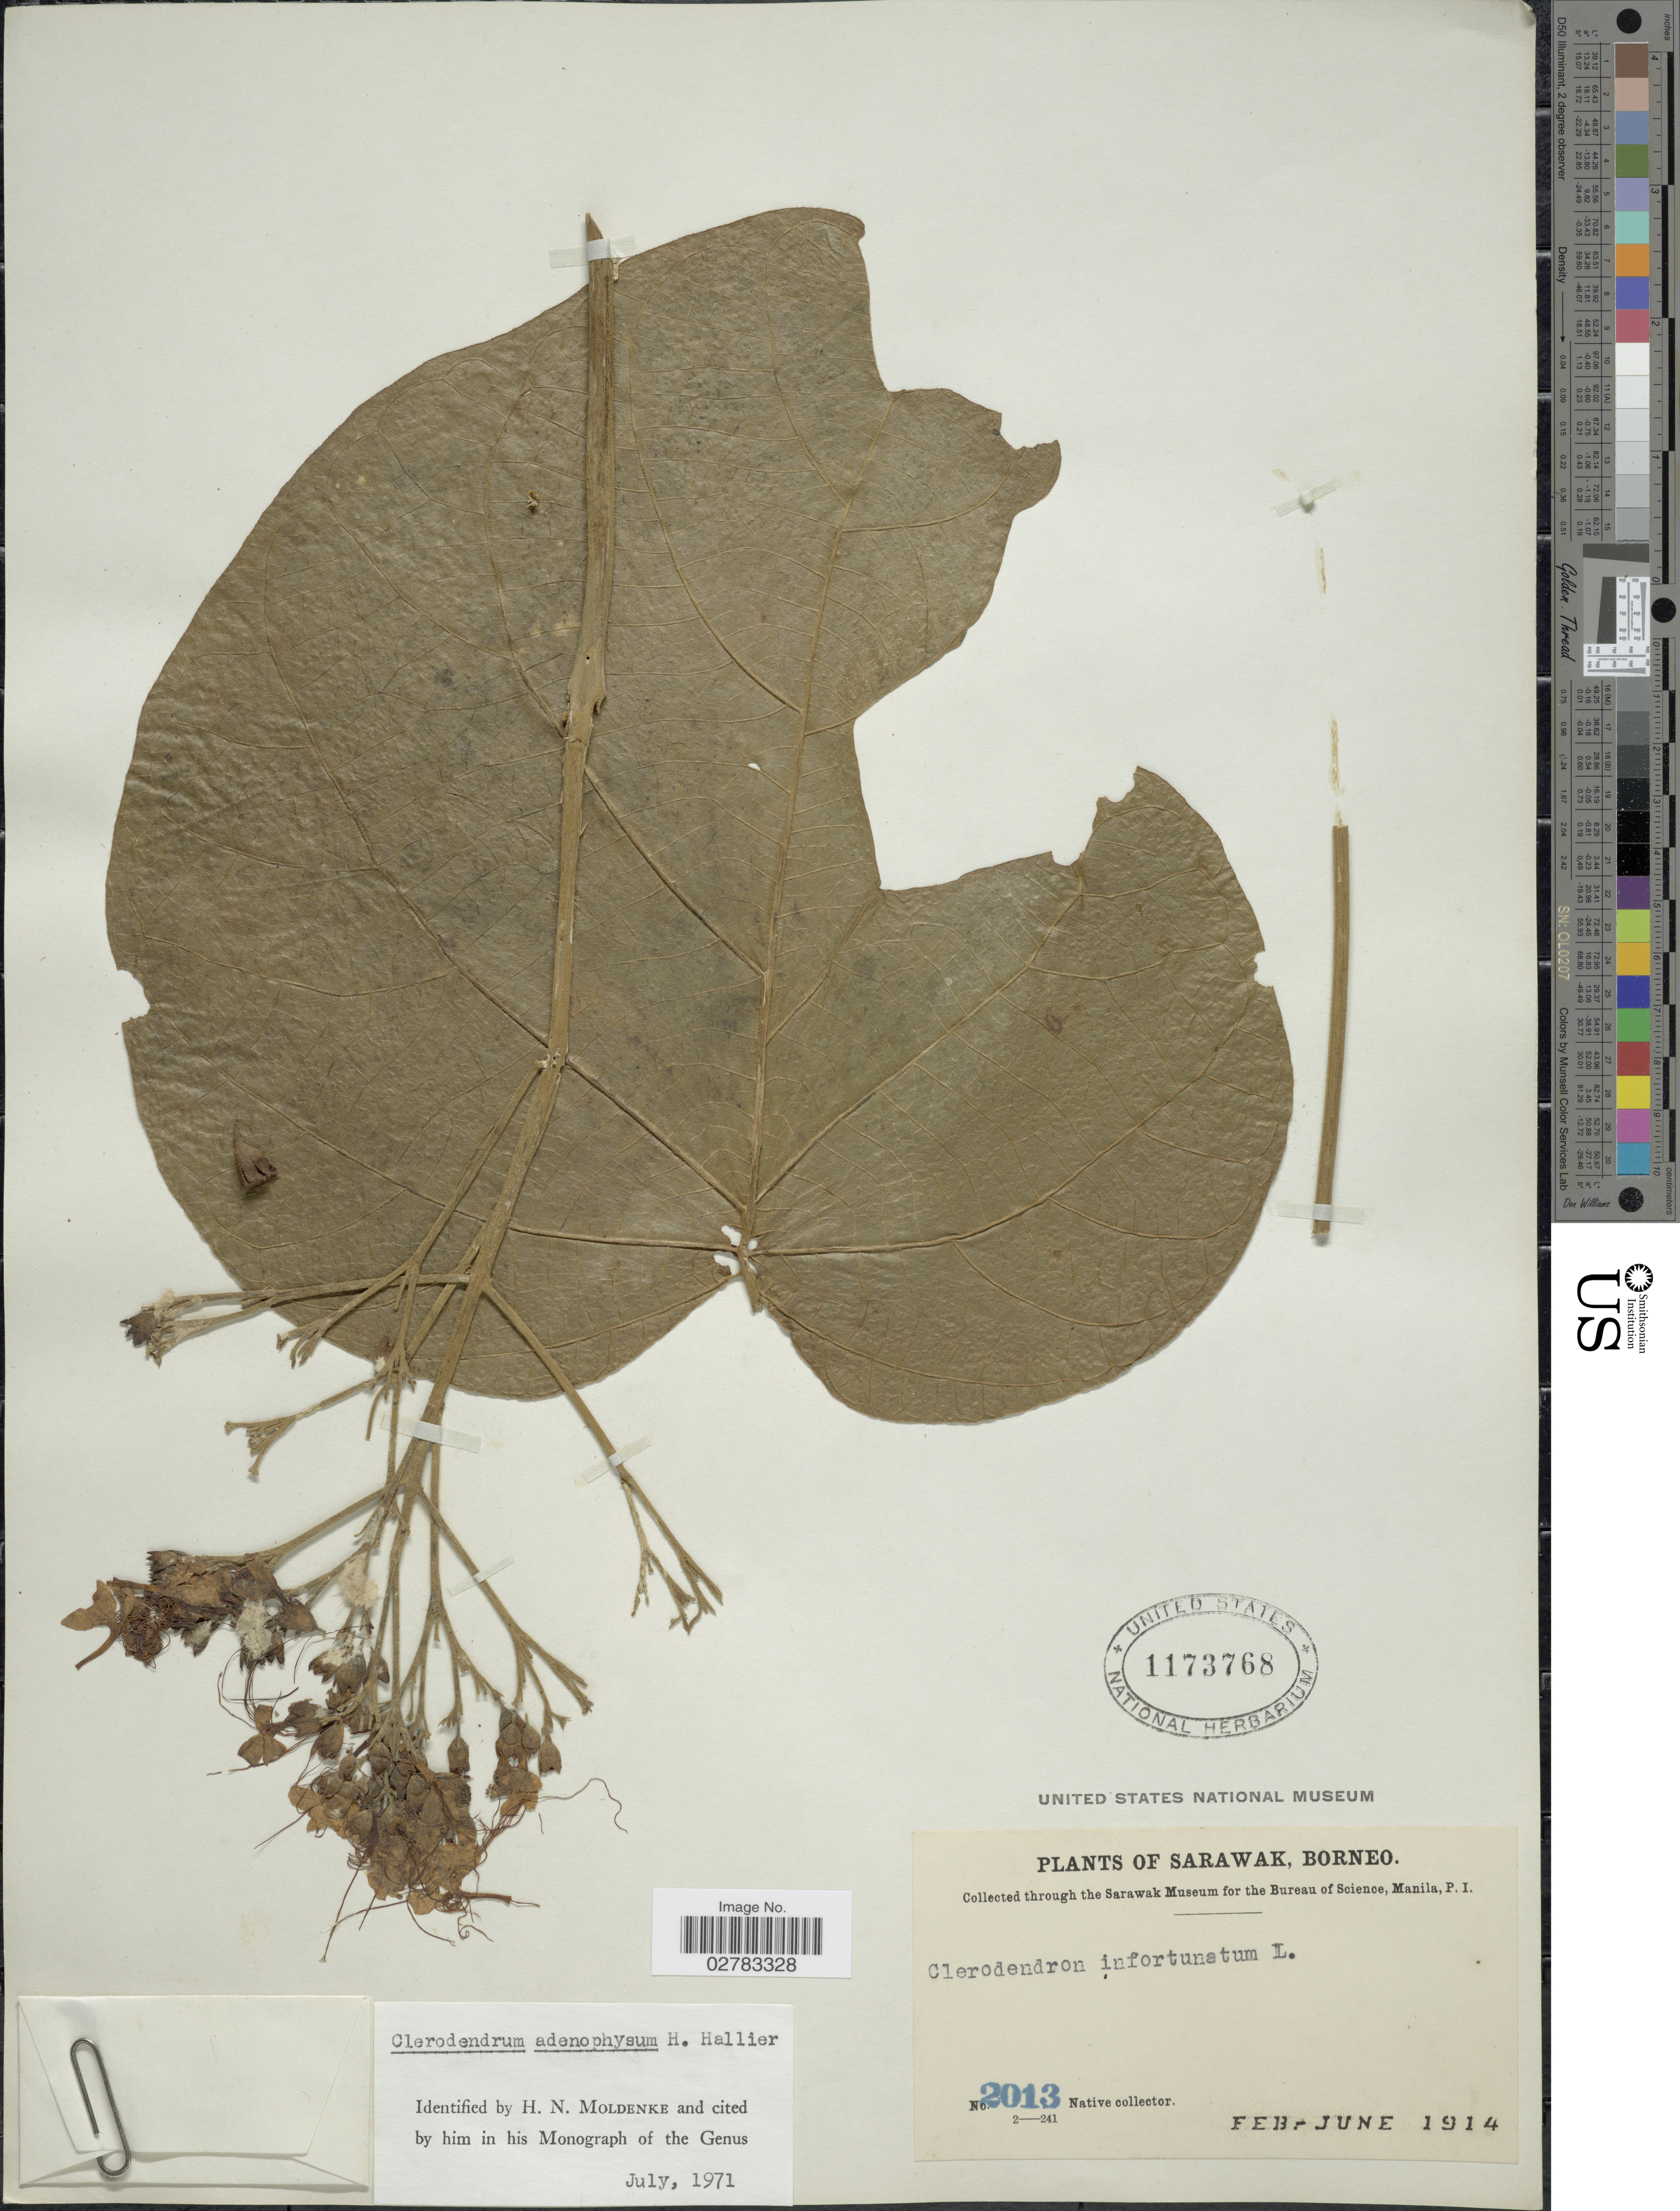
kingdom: Plantae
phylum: Tracheophyta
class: Magnoliopsida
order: Lamiales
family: Lamiaceae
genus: Clerodendrum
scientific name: Clerodendrum adenophysum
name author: Hall.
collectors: Native collector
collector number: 2013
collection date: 1914-02/1914-06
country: Malaysia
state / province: Sarawak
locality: Borneo.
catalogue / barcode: US 1173768